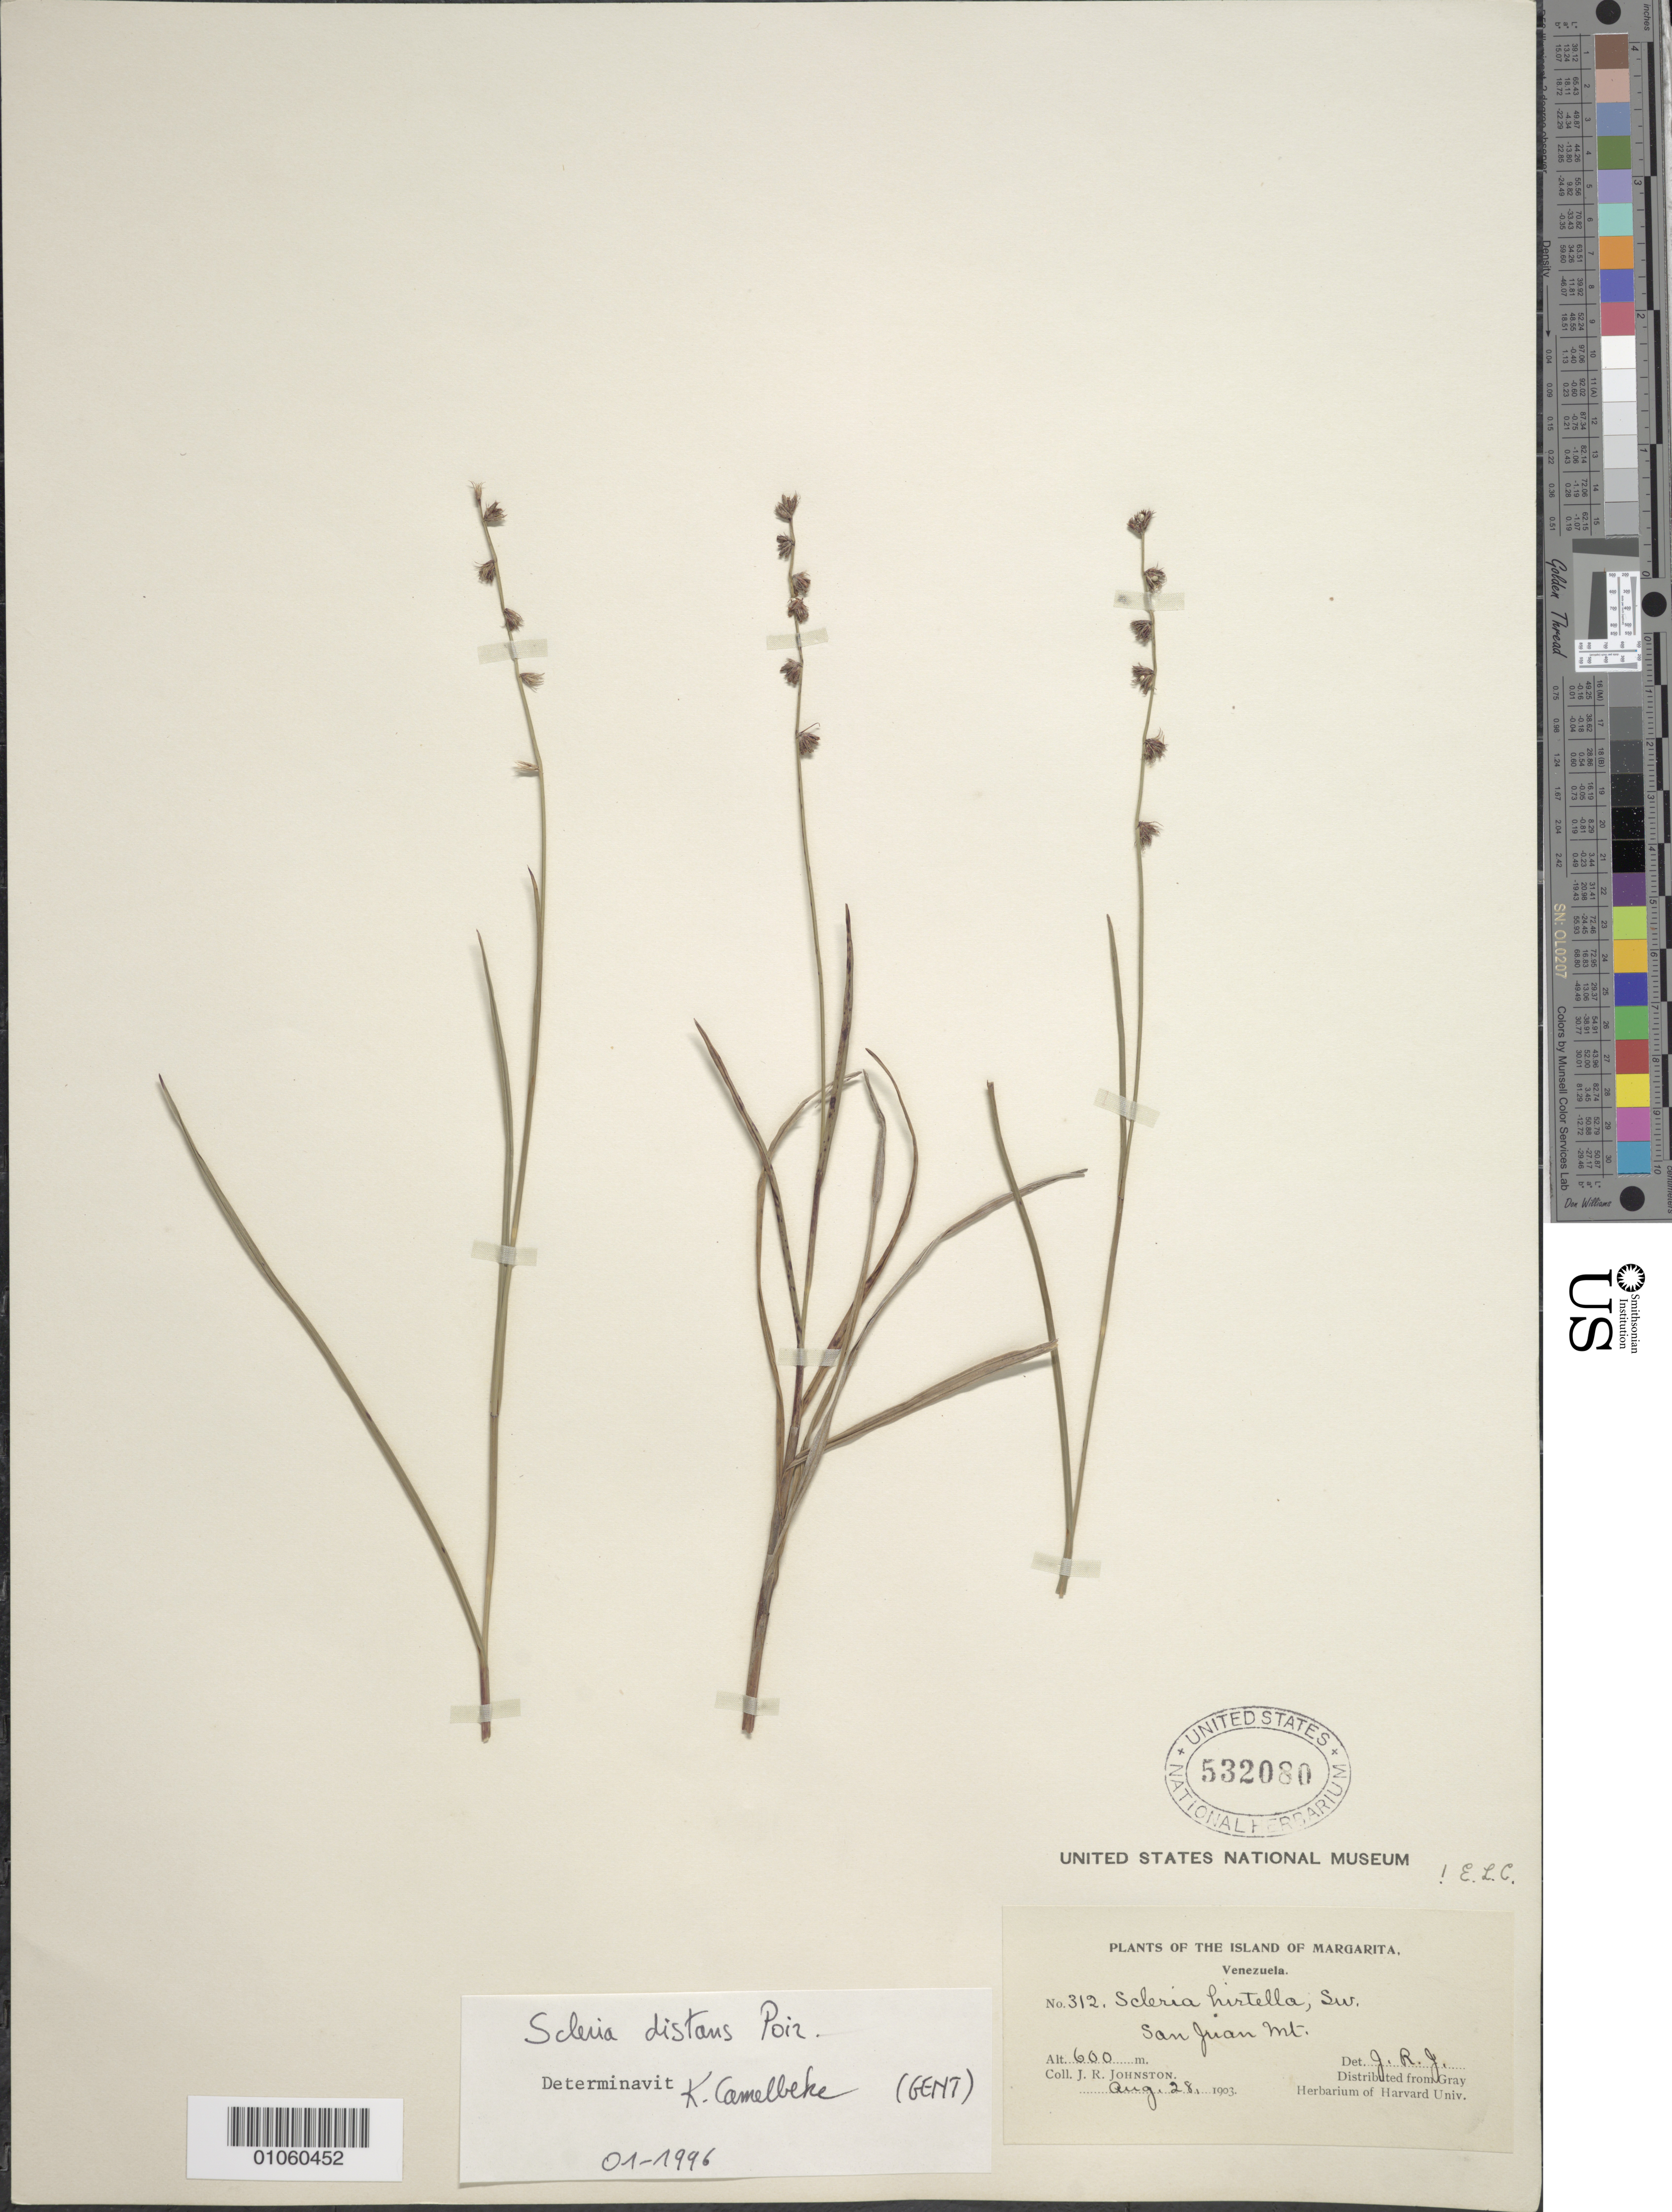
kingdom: Plantae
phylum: Tracheophyta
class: Liliopsida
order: Poales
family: Cyperaceae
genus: Scleria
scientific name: Scleria distans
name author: Poir.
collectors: J. Johnston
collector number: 312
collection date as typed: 28 Aug 1903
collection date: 1903-08-28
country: Venezuela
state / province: Nueva Esparta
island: Margarita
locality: San Juan Mt.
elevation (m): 600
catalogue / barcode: US 532080